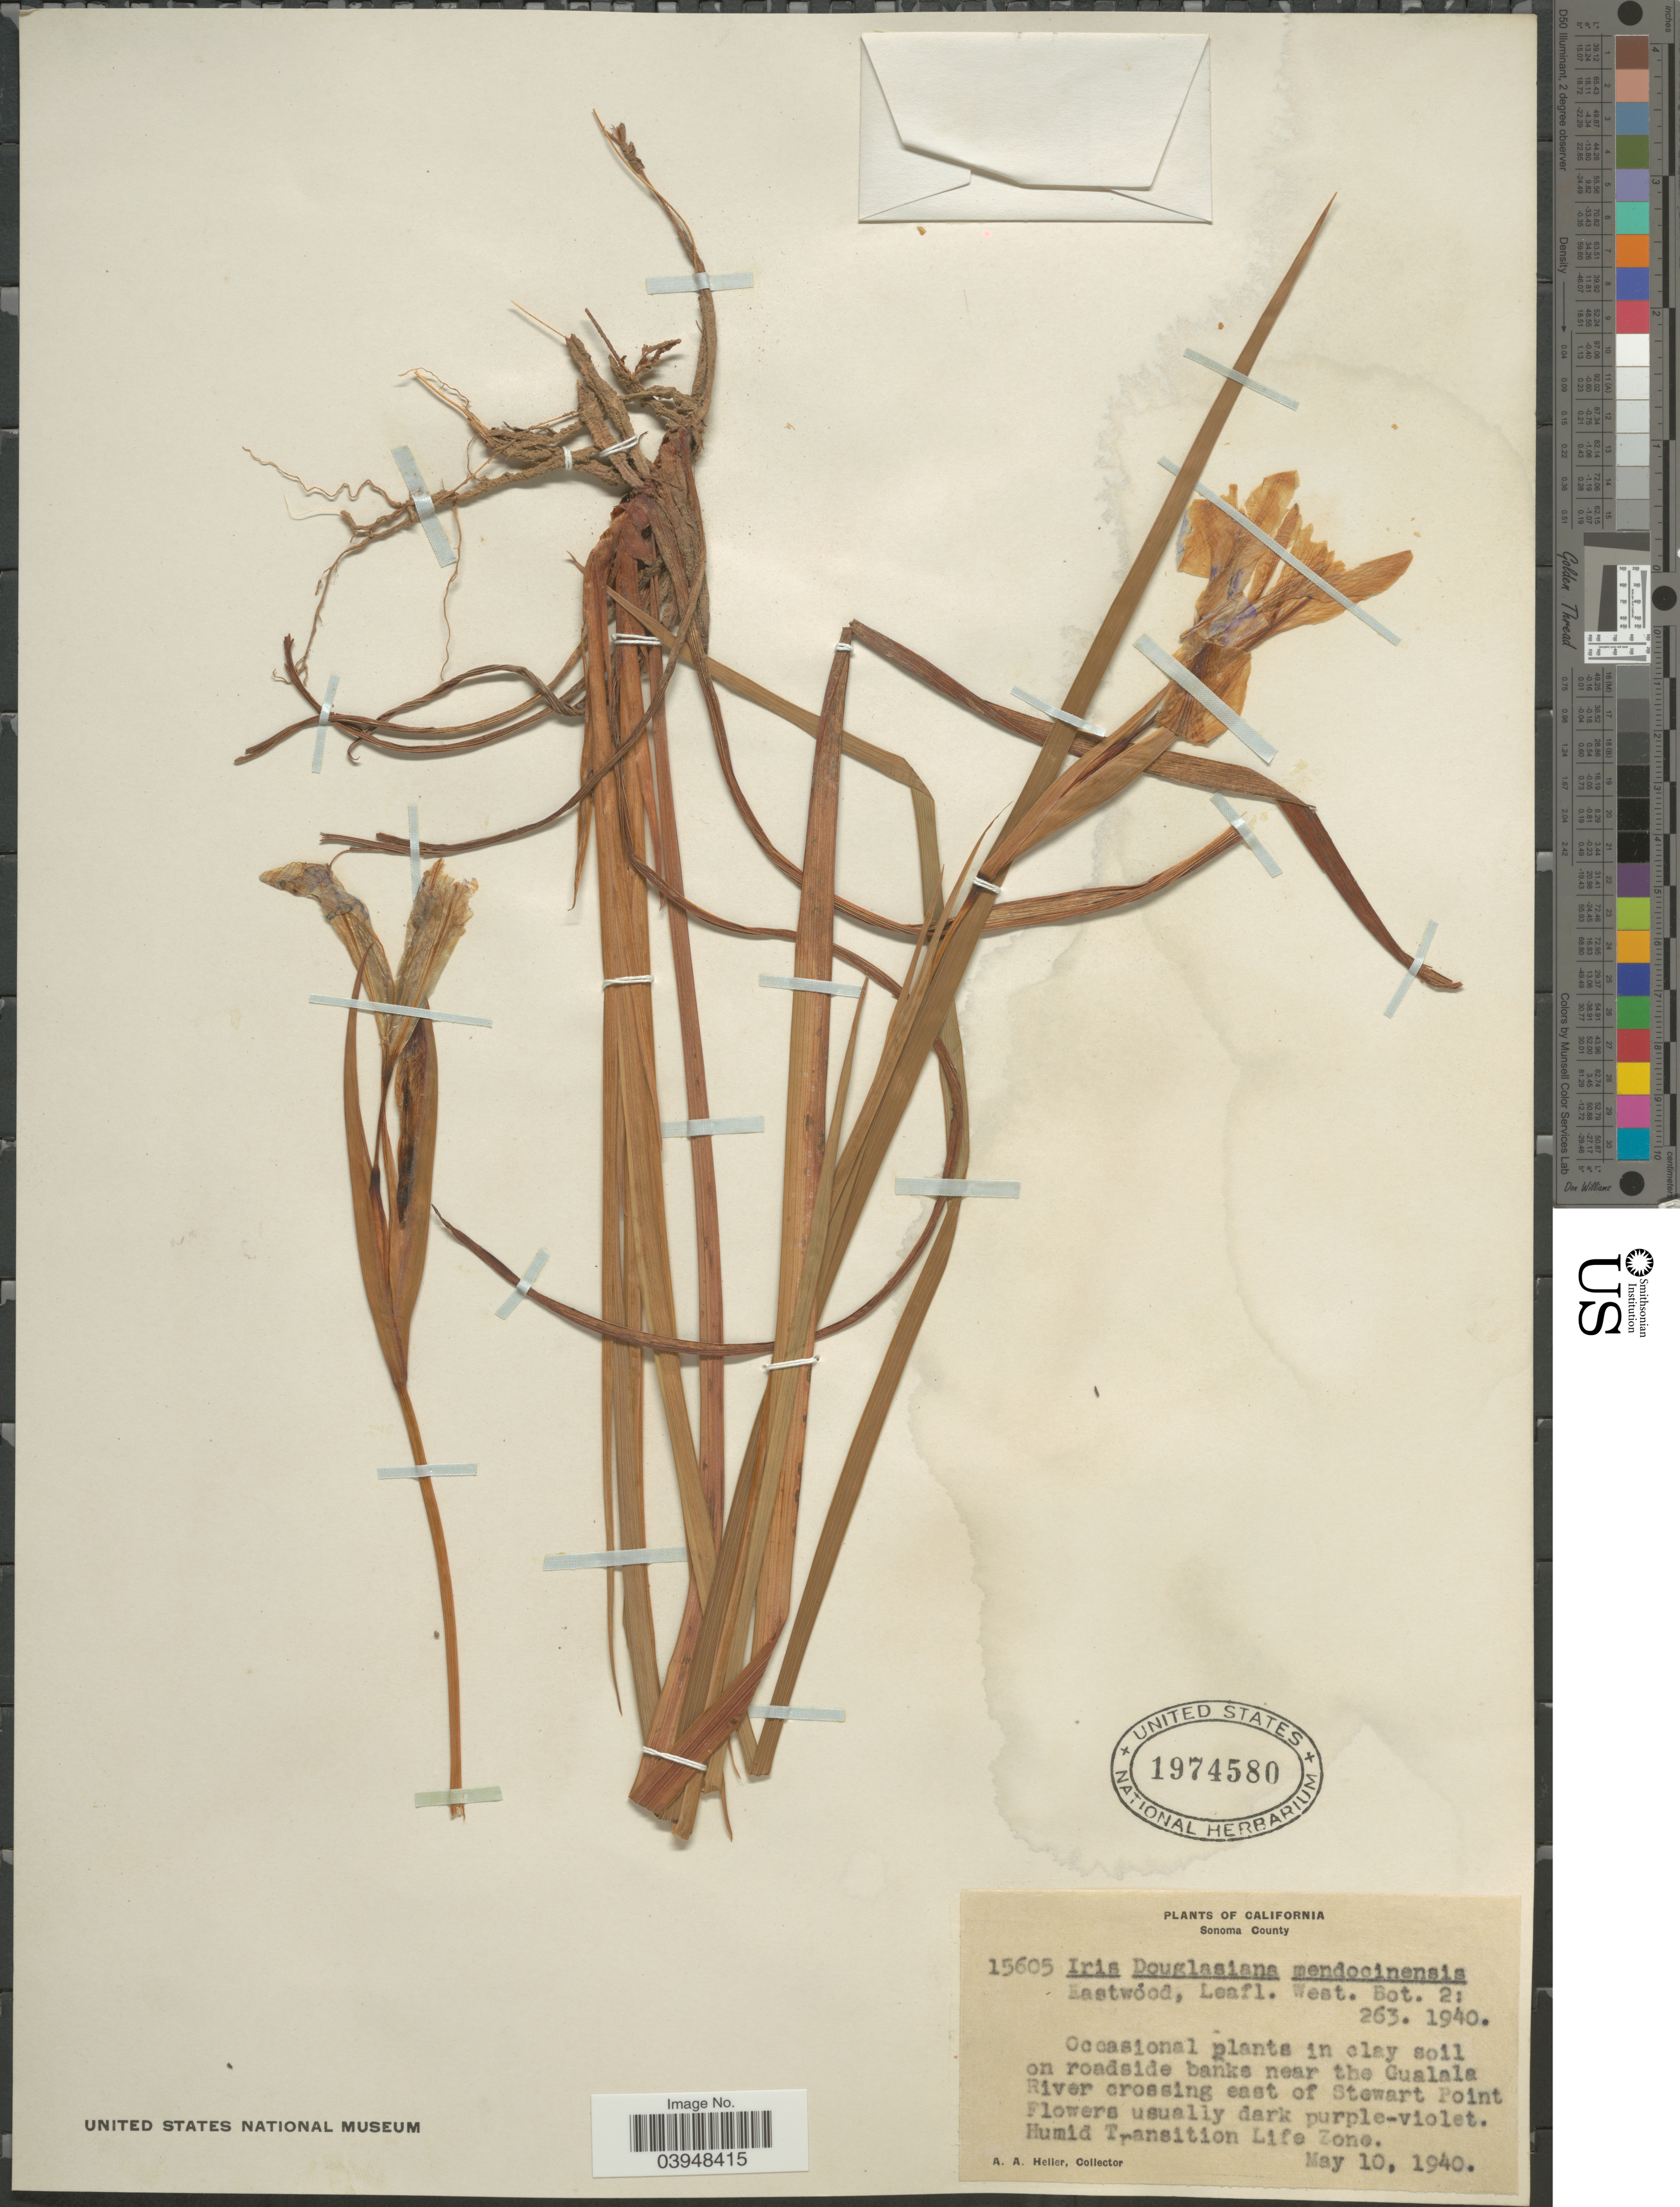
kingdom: Plantae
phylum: Tracheophyta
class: Liliopsida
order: Asparagales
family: Iridaceae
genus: Iris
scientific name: Iris douglasiana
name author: Herb.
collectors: A. A. Heller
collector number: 15605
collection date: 1940-05-10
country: United States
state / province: California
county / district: Sonoma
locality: Sonoma County. On roadside banks near the Gualala River crossing east of Stewart Point. Humid Transition Life Zone.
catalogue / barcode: US 1974580